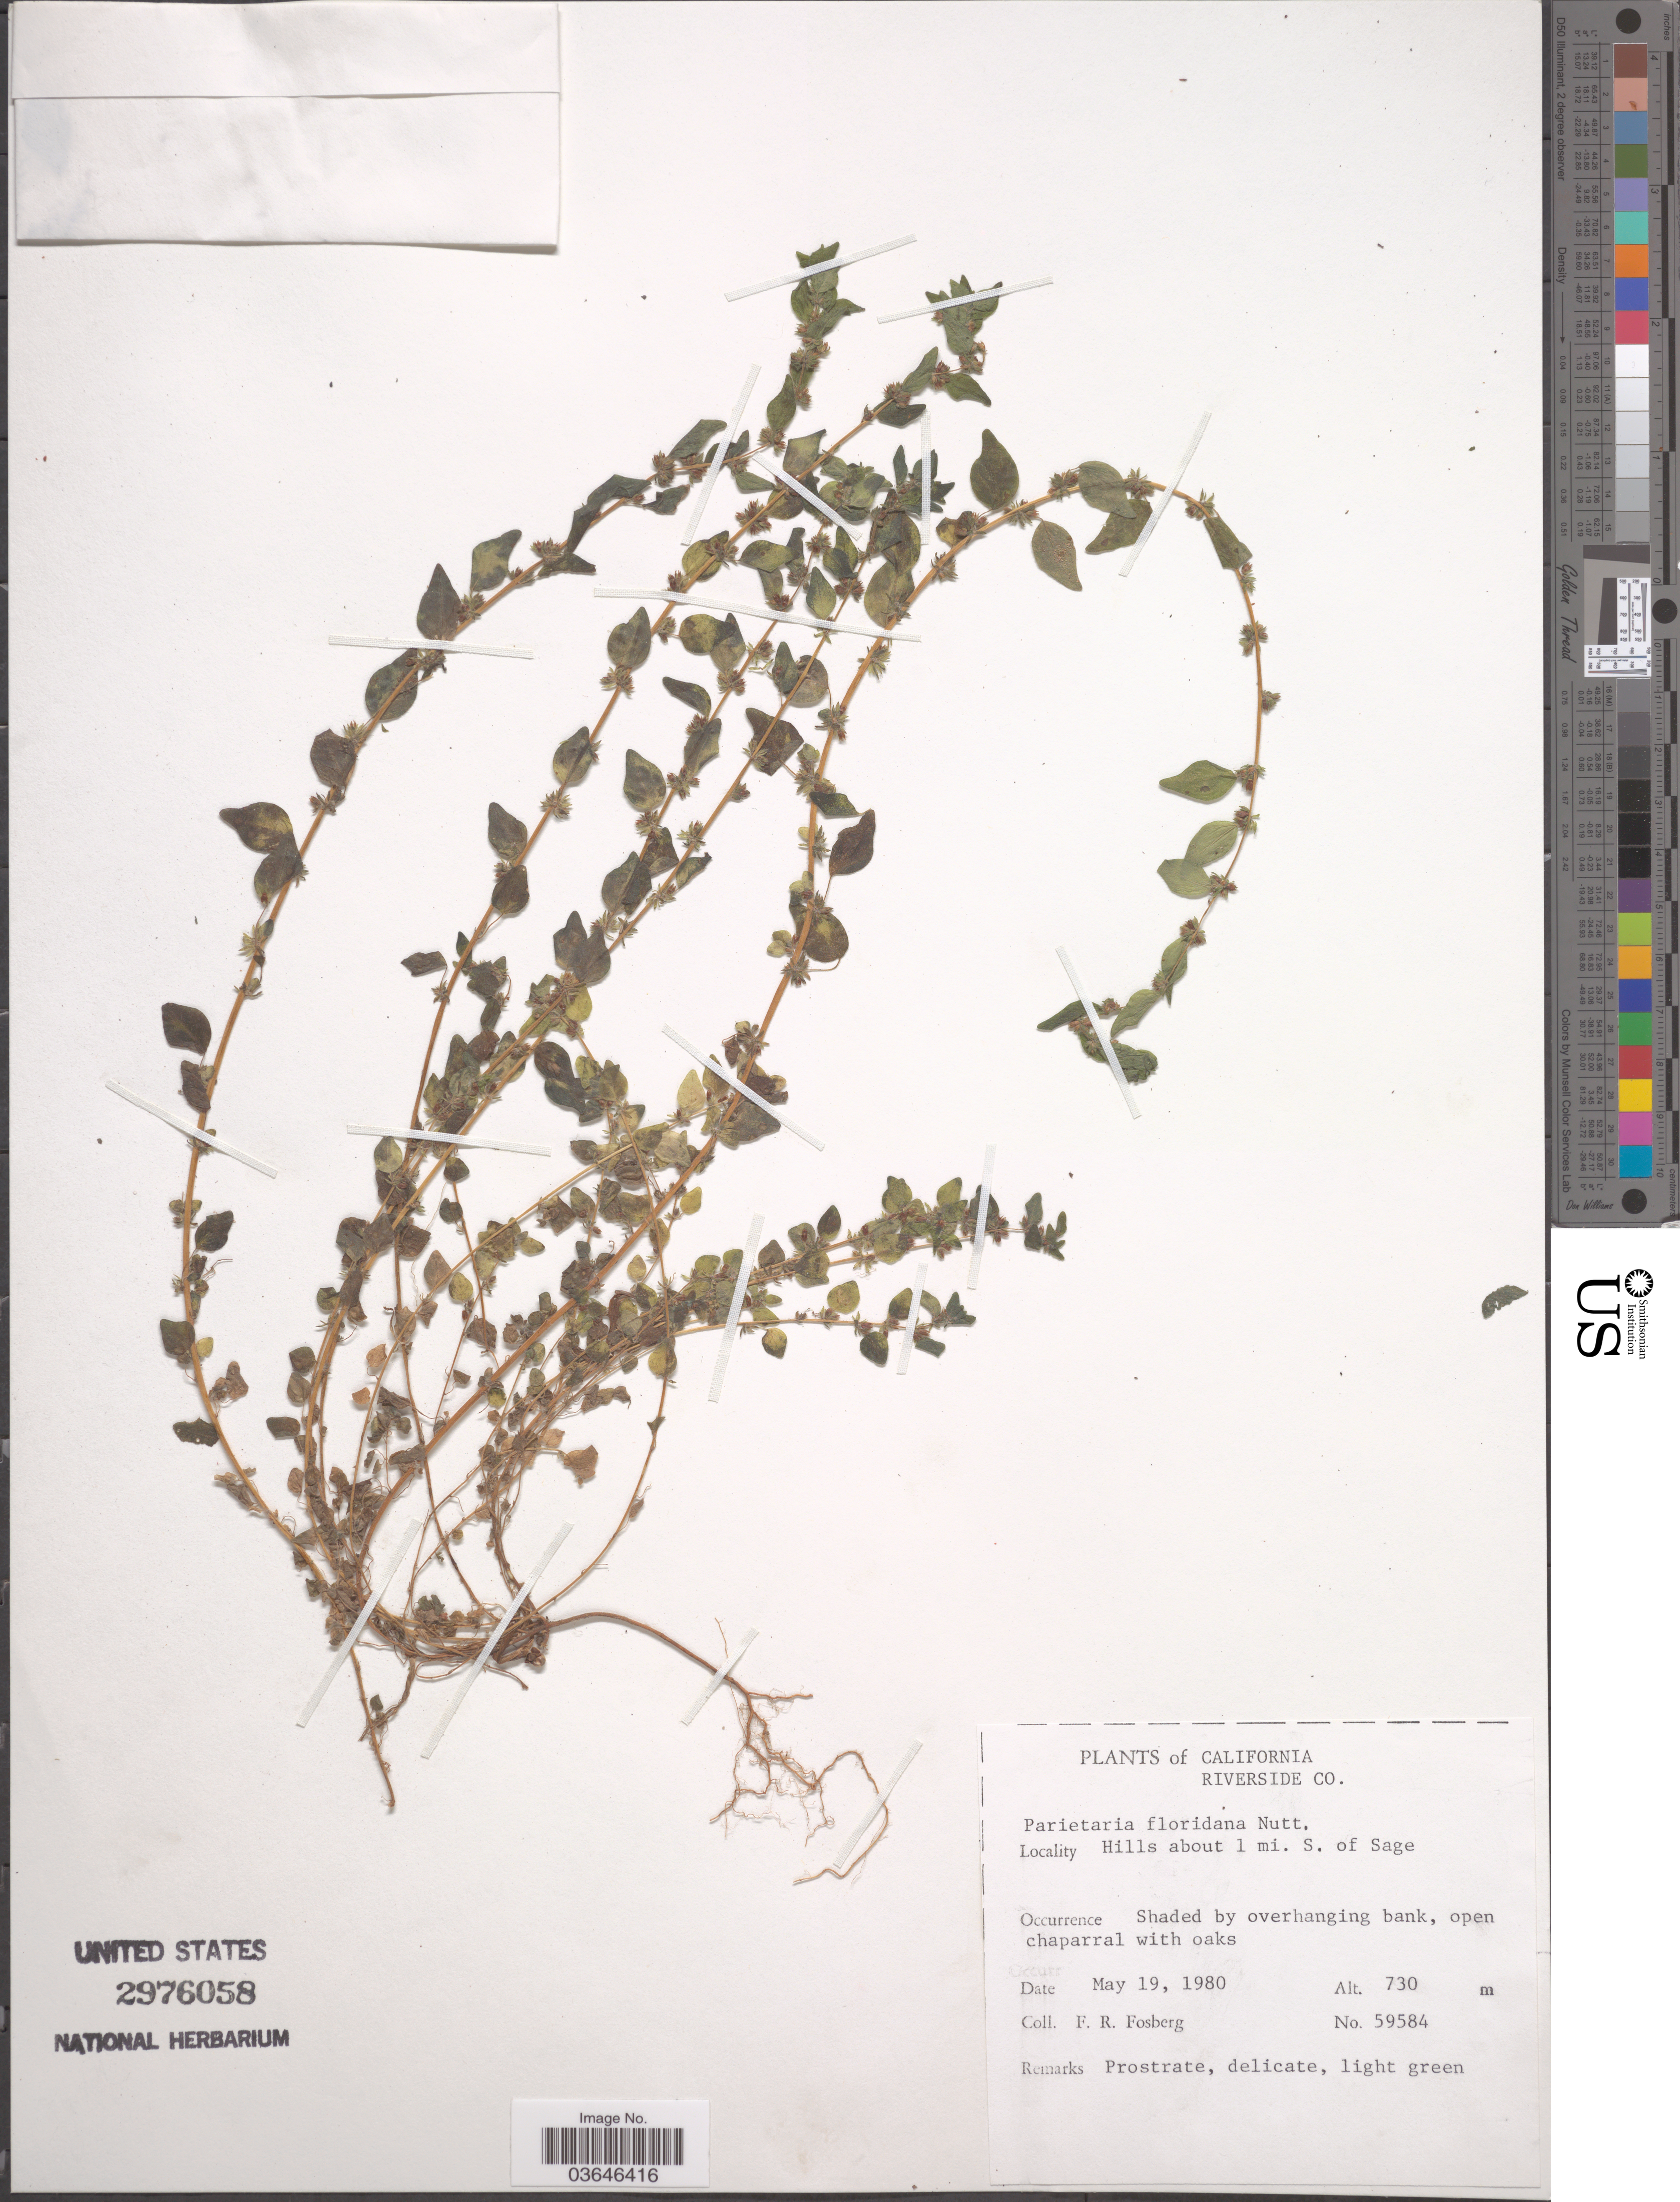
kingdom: Plantae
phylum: Tracheophyta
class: Magnoliopsida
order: Rosales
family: Urticaceae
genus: Parietaria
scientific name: Parietaria floridana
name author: Nutt.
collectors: F. R. Fosberg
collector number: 59584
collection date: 1980-05-19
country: United States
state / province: California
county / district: Riverside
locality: Riverside Co. Hills about 1 mi. S. of Sage.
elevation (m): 730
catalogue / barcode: US 2976058